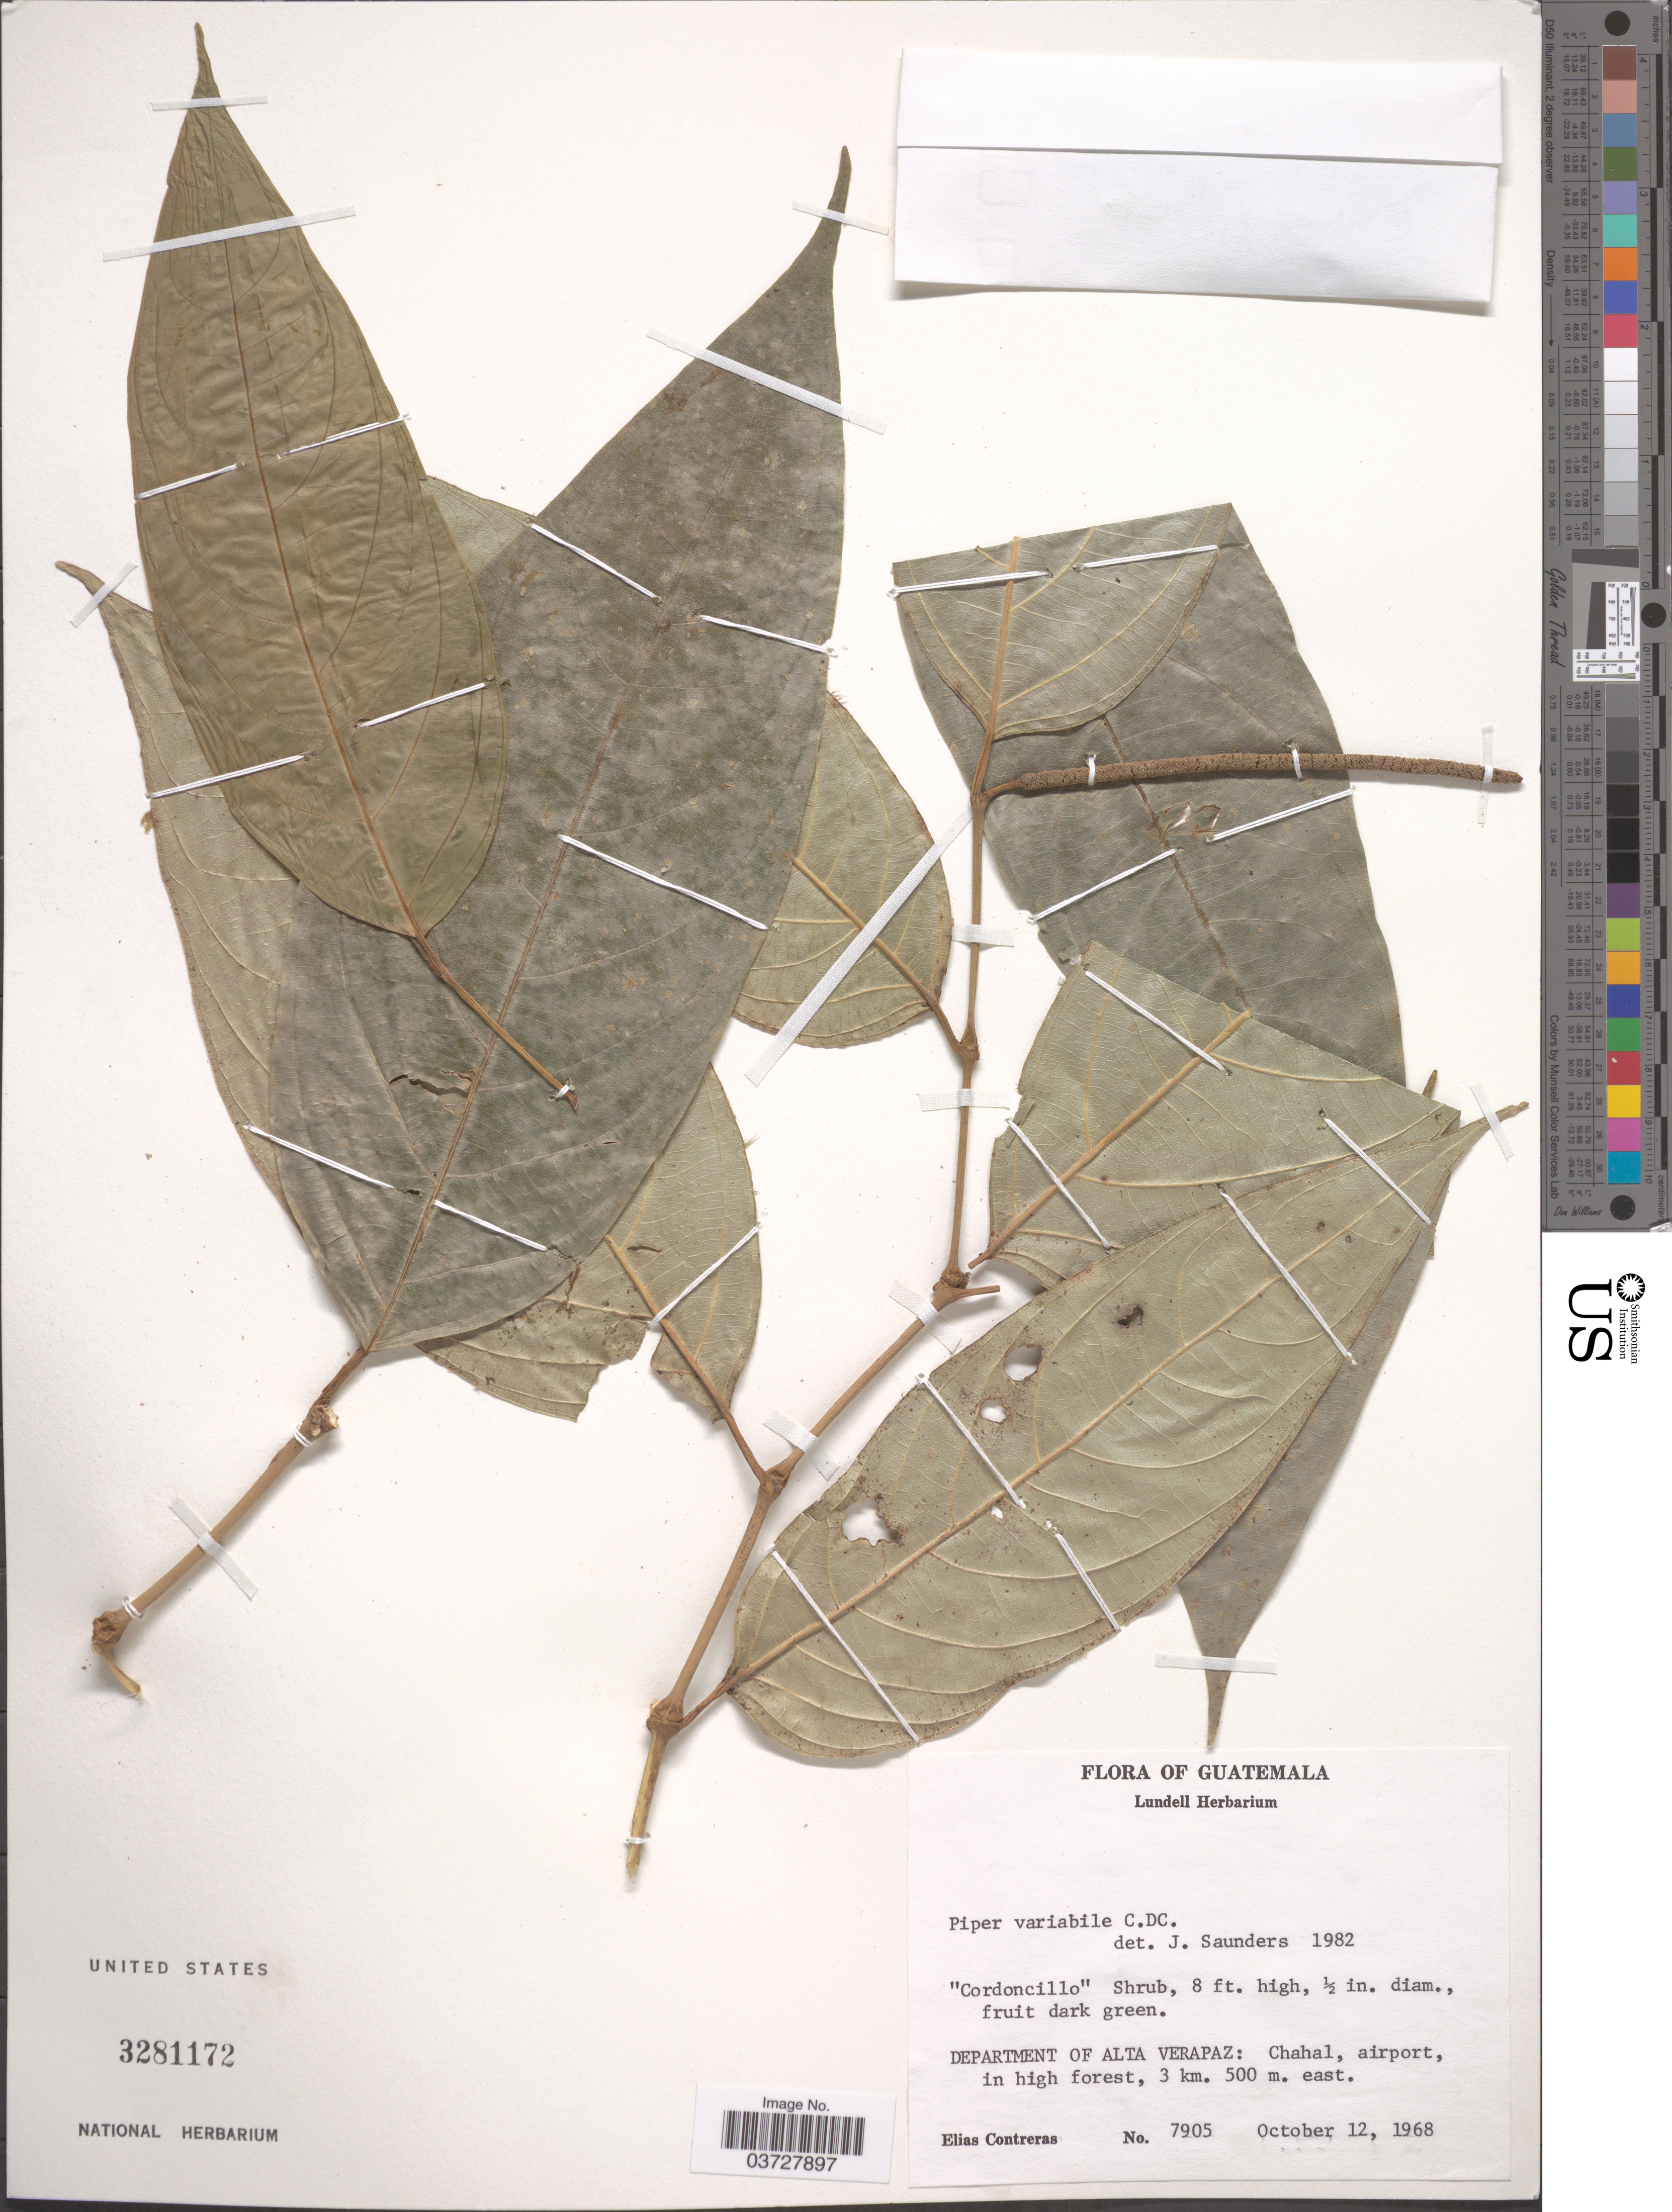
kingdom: Plantae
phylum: Tracheophyta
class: Magnoliopsida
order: Piperales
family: Piperaceae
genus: Piper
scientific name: Piper variabile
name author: C. DC.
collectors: E. Contreras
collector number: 7905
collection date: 1968-10-12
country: Guatemala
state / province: Alta Verapaz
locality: Department of Alta Verapaz: Chahal, airport, 3 km east.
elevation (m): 500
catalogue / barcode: US 3281172